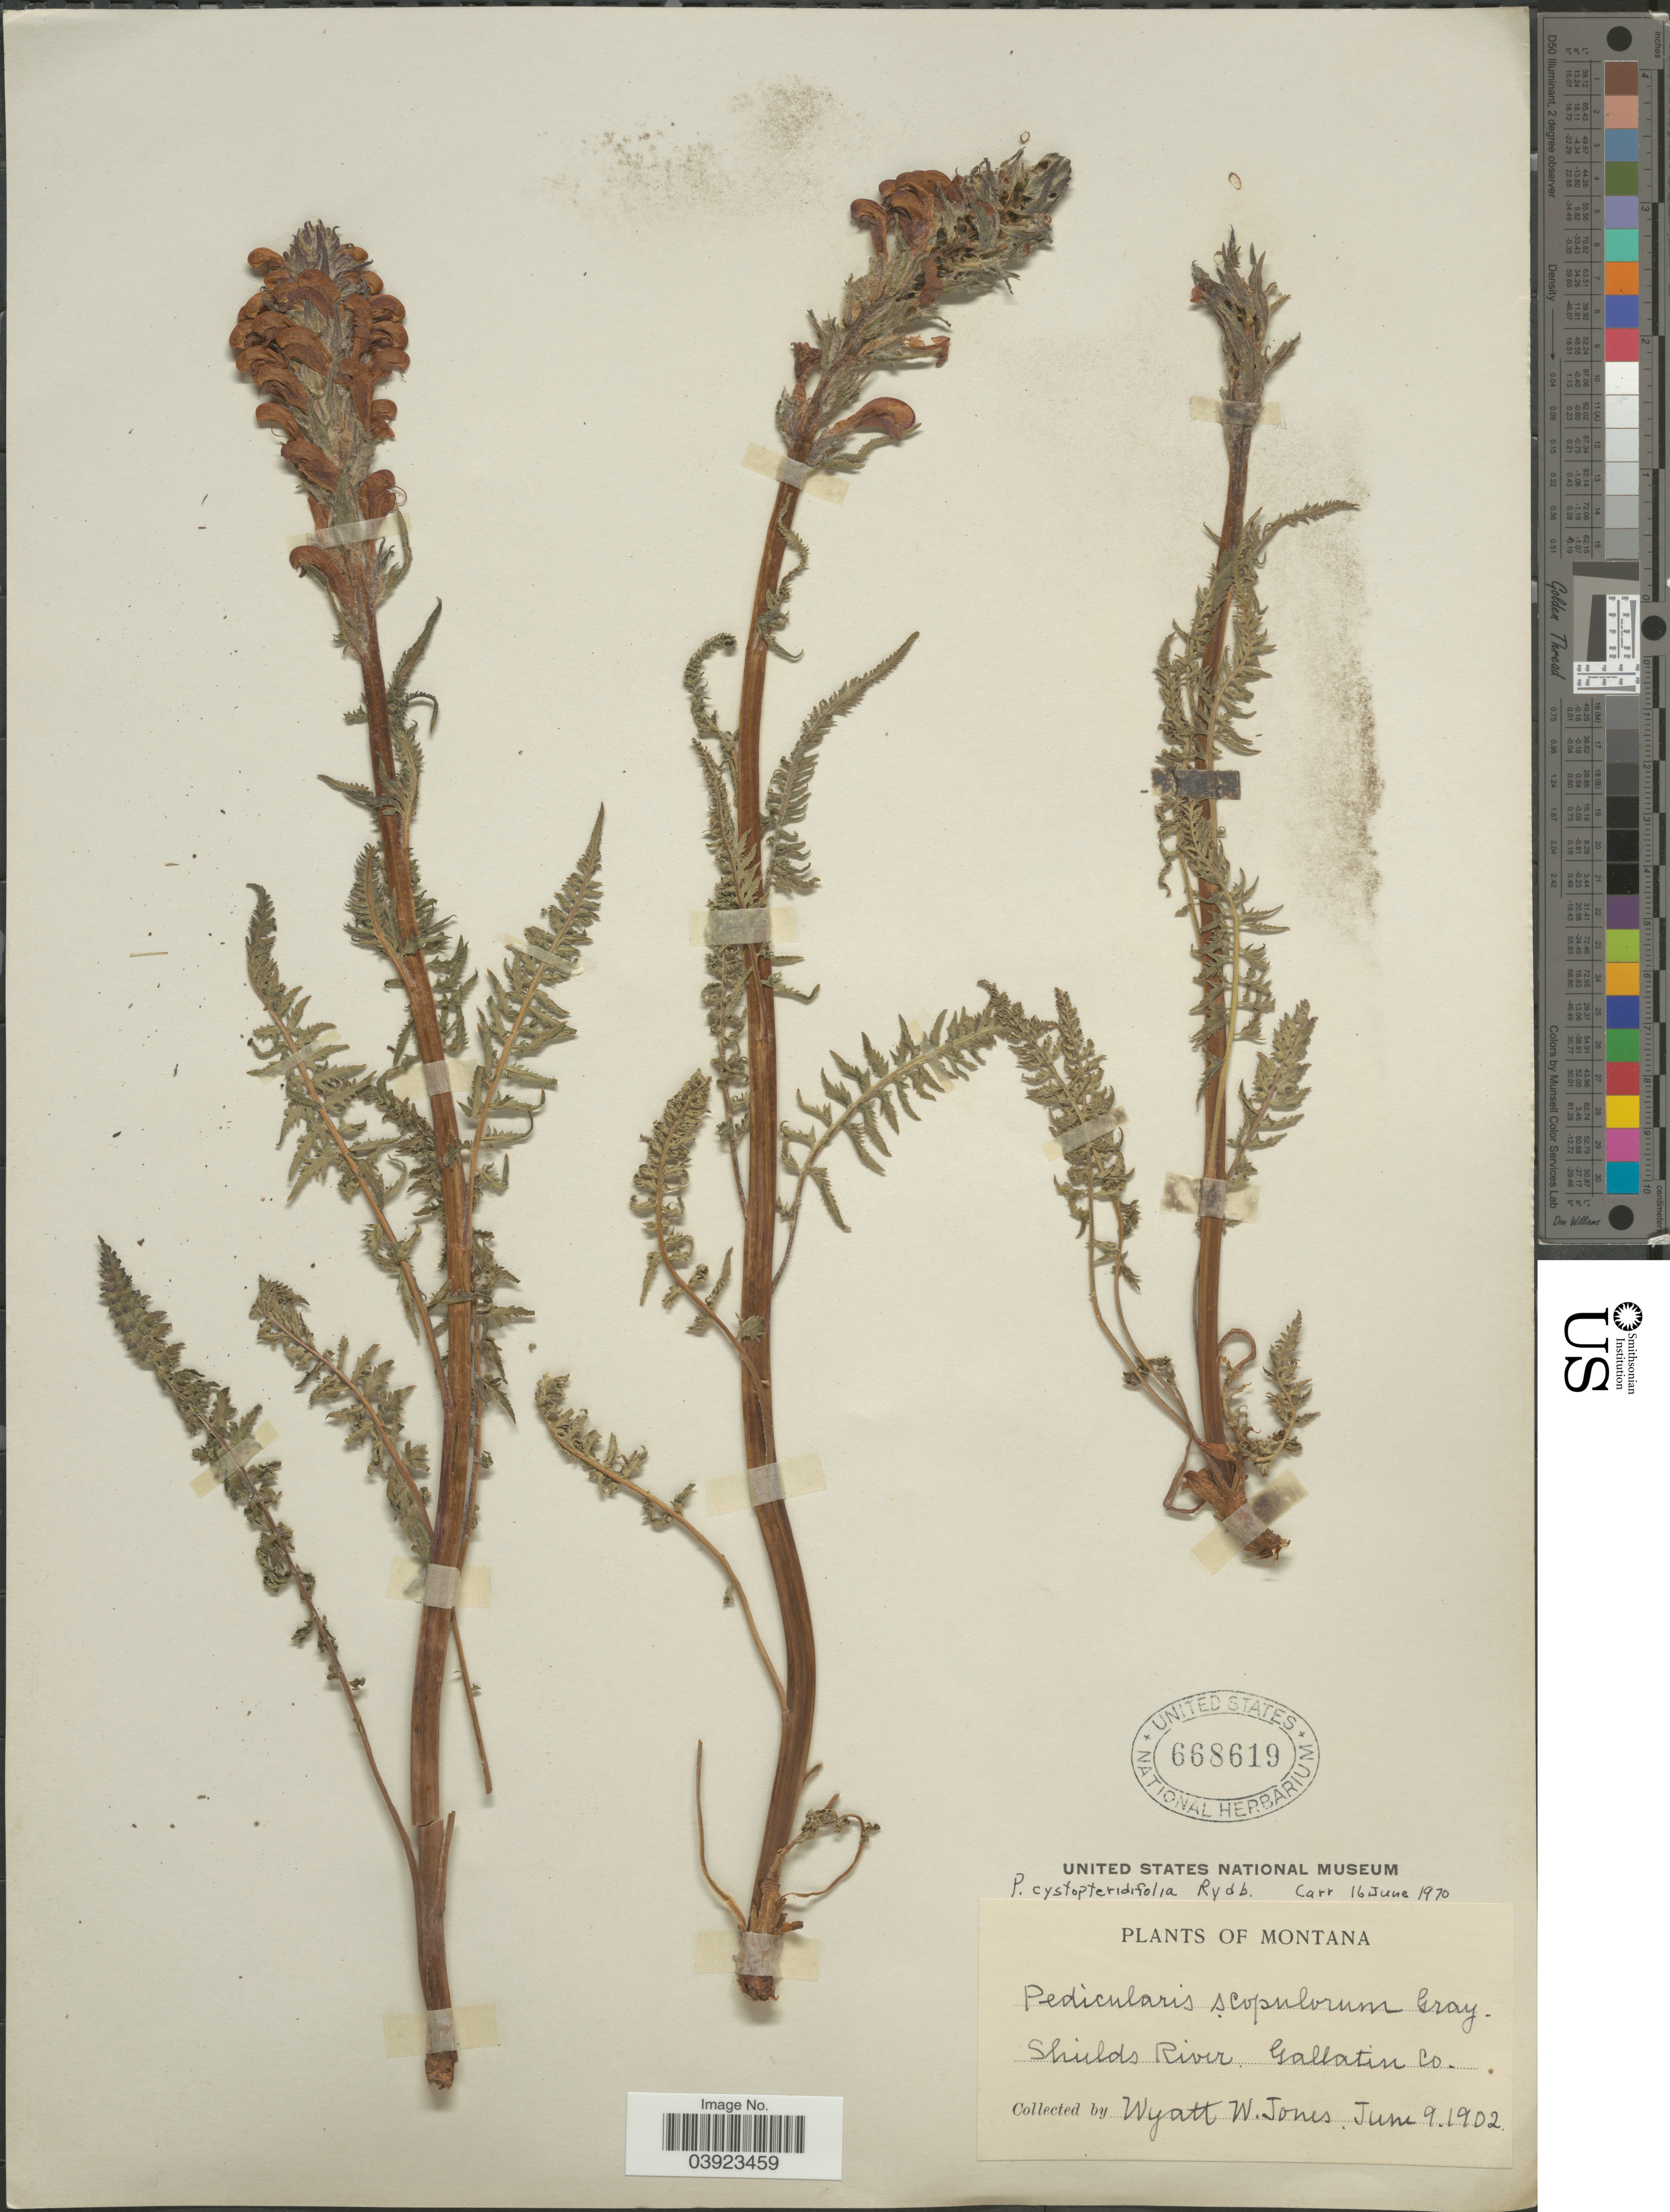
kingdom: Plantae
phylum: Tracheophyta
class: Magnoliopsida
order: Lamiales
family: Orobanchaceae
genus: Pedicularis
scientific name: Pedicularis scopulorum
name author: A. Gray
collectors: W. W. Jones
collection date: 1902-06-09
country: United States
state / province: Montana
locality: Shields River. Gallatin Co.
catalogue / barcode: US 668619